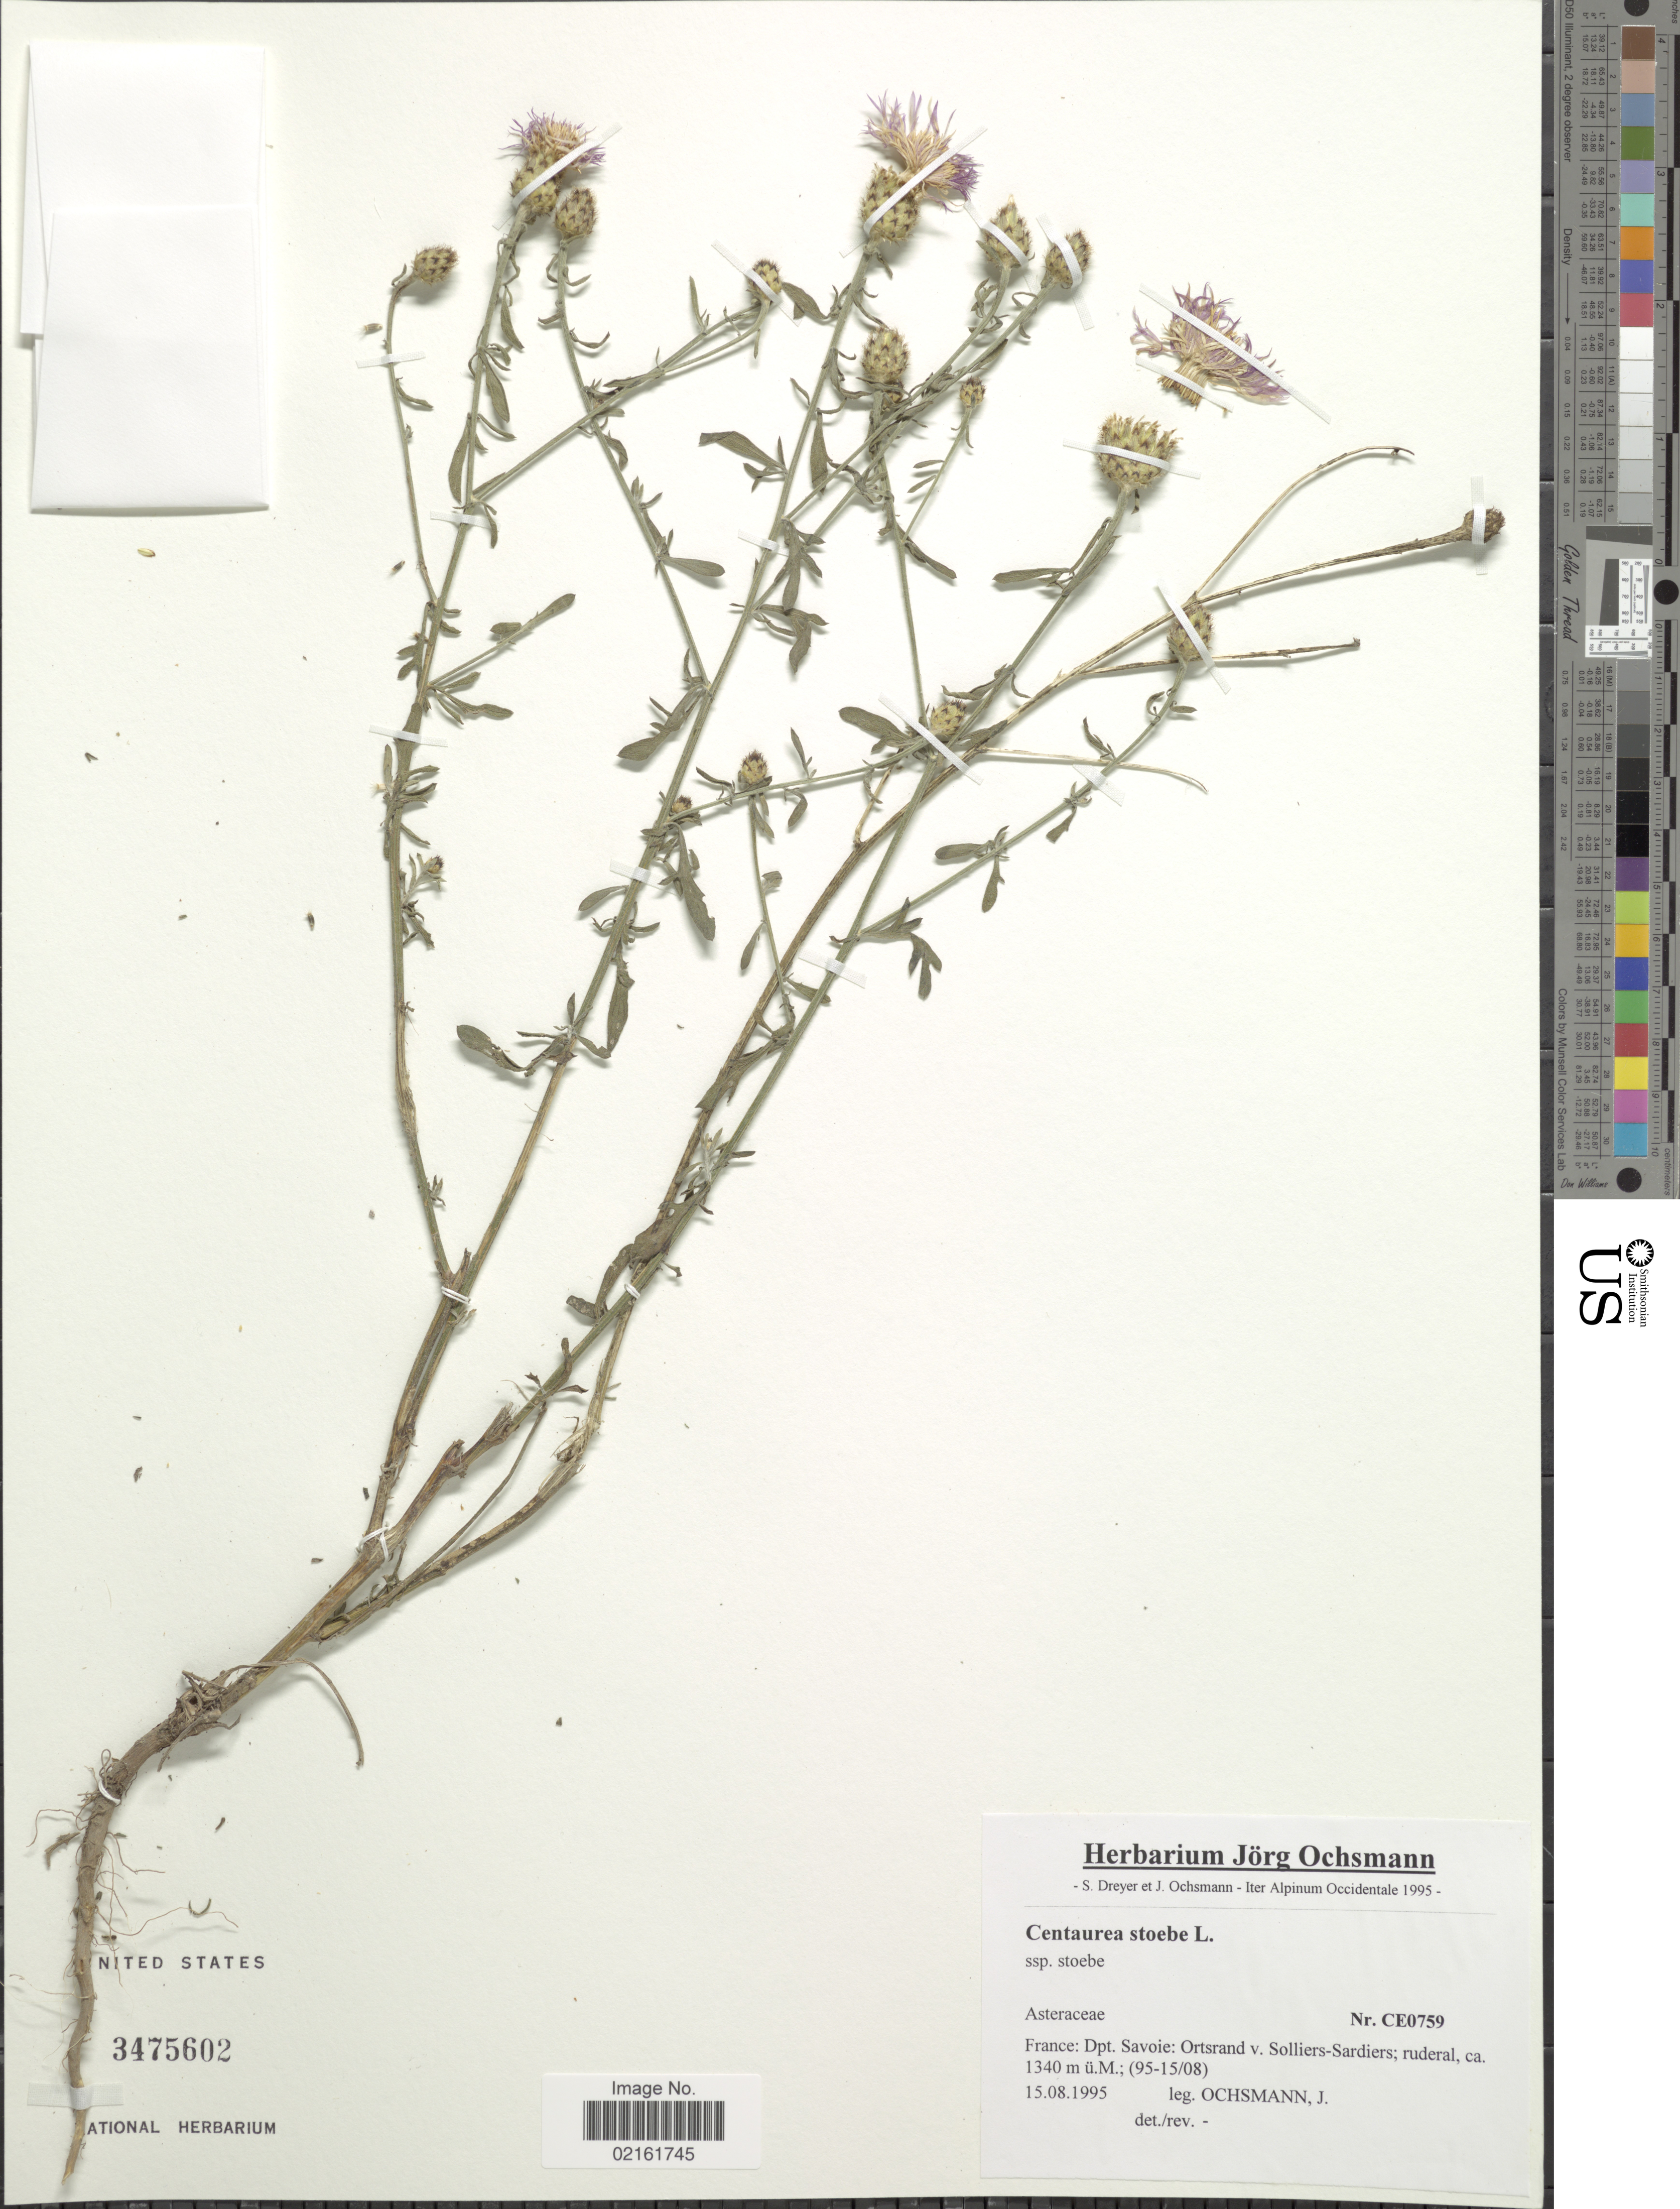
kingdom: Plantae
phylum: Tracheophyta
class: Magnoliopsida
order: Asterales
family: Asteraceae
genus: Centaurea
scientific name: Centaurea stoebe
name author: Tausch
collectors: J. Ochsmann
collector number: CE0759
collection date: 1995-08-15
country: France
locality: Dpt. Savoie: Ortsrand v. Solliers-Sardiers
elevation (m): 1340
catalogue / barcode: US 3475602